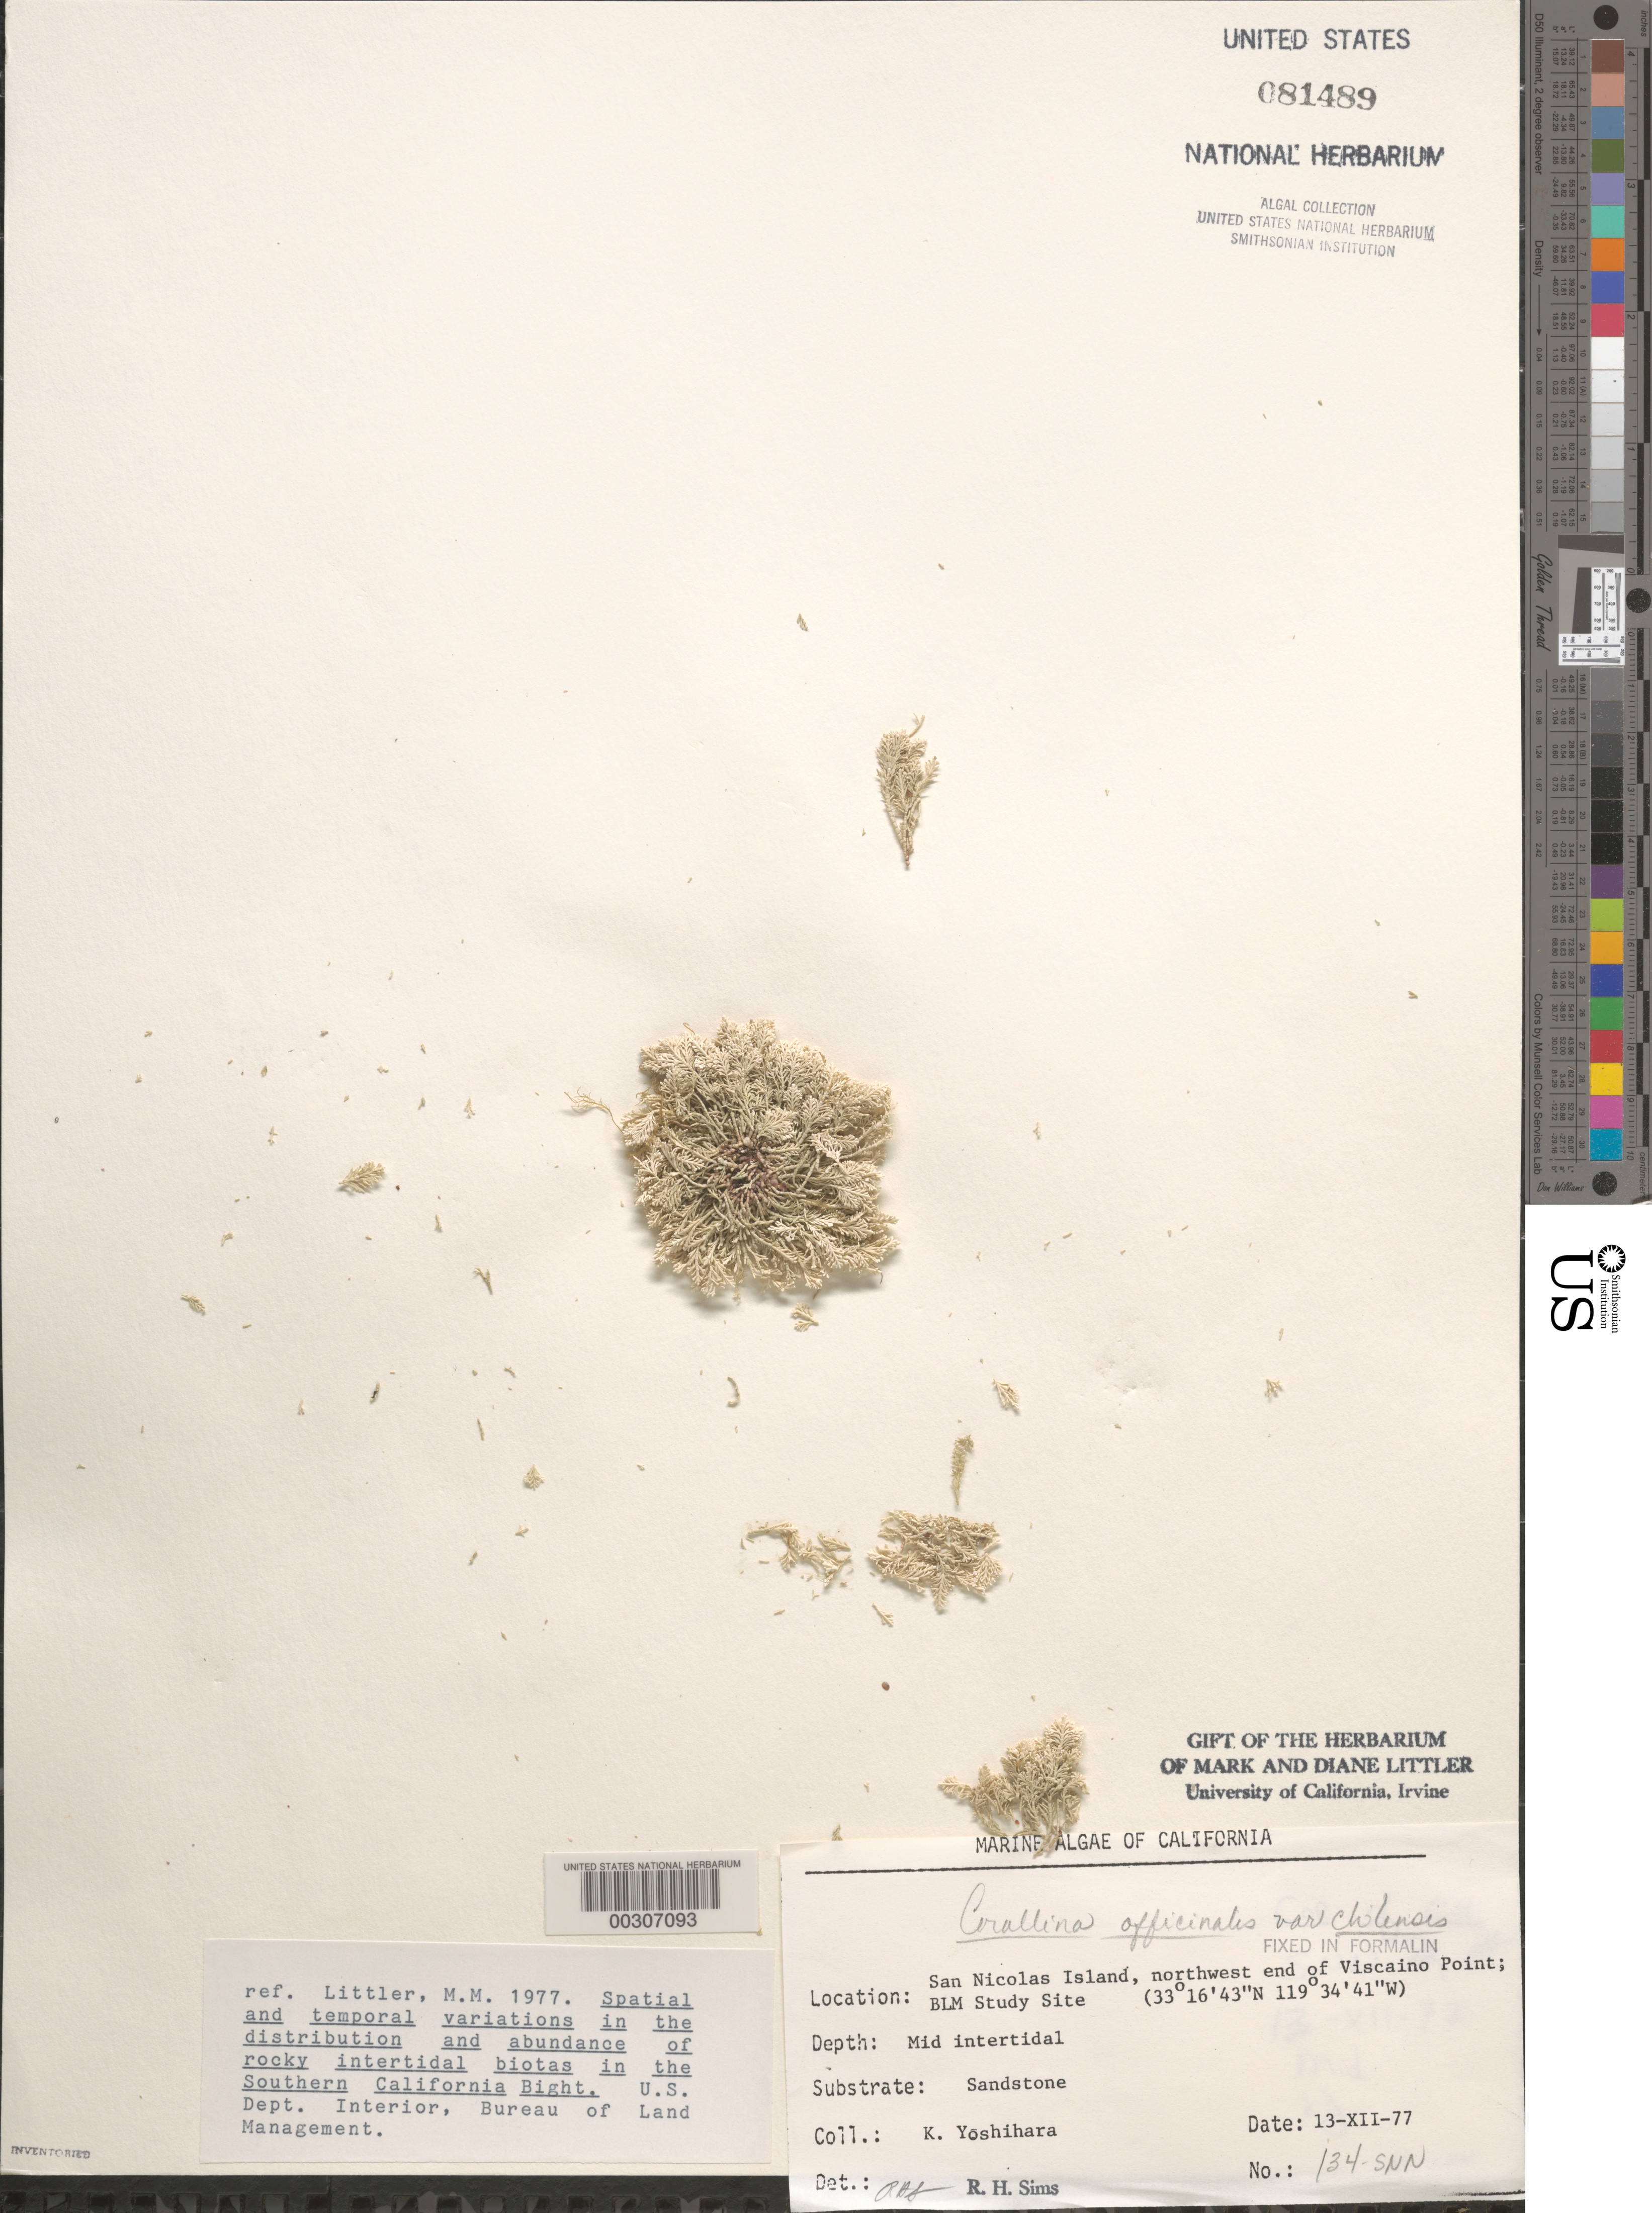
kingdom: Plantae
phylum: Rhodophyta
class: Florideophyceae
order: Corallinales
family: Corallinaceae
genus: Corallina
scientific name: Corallina officinalis var. chilensis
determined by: Sims, Robert H.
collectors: K. Yoshihara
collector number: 134-snn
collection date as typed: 13 Dec 1977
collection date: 1977-12-13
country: United States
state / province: California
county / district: Ventura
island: San Nicolas Island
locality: Northwest end of Vizcaino Point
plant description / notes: BLM-SOCALBIGHT Rocky Intertidal Survey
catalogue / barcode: US 81489